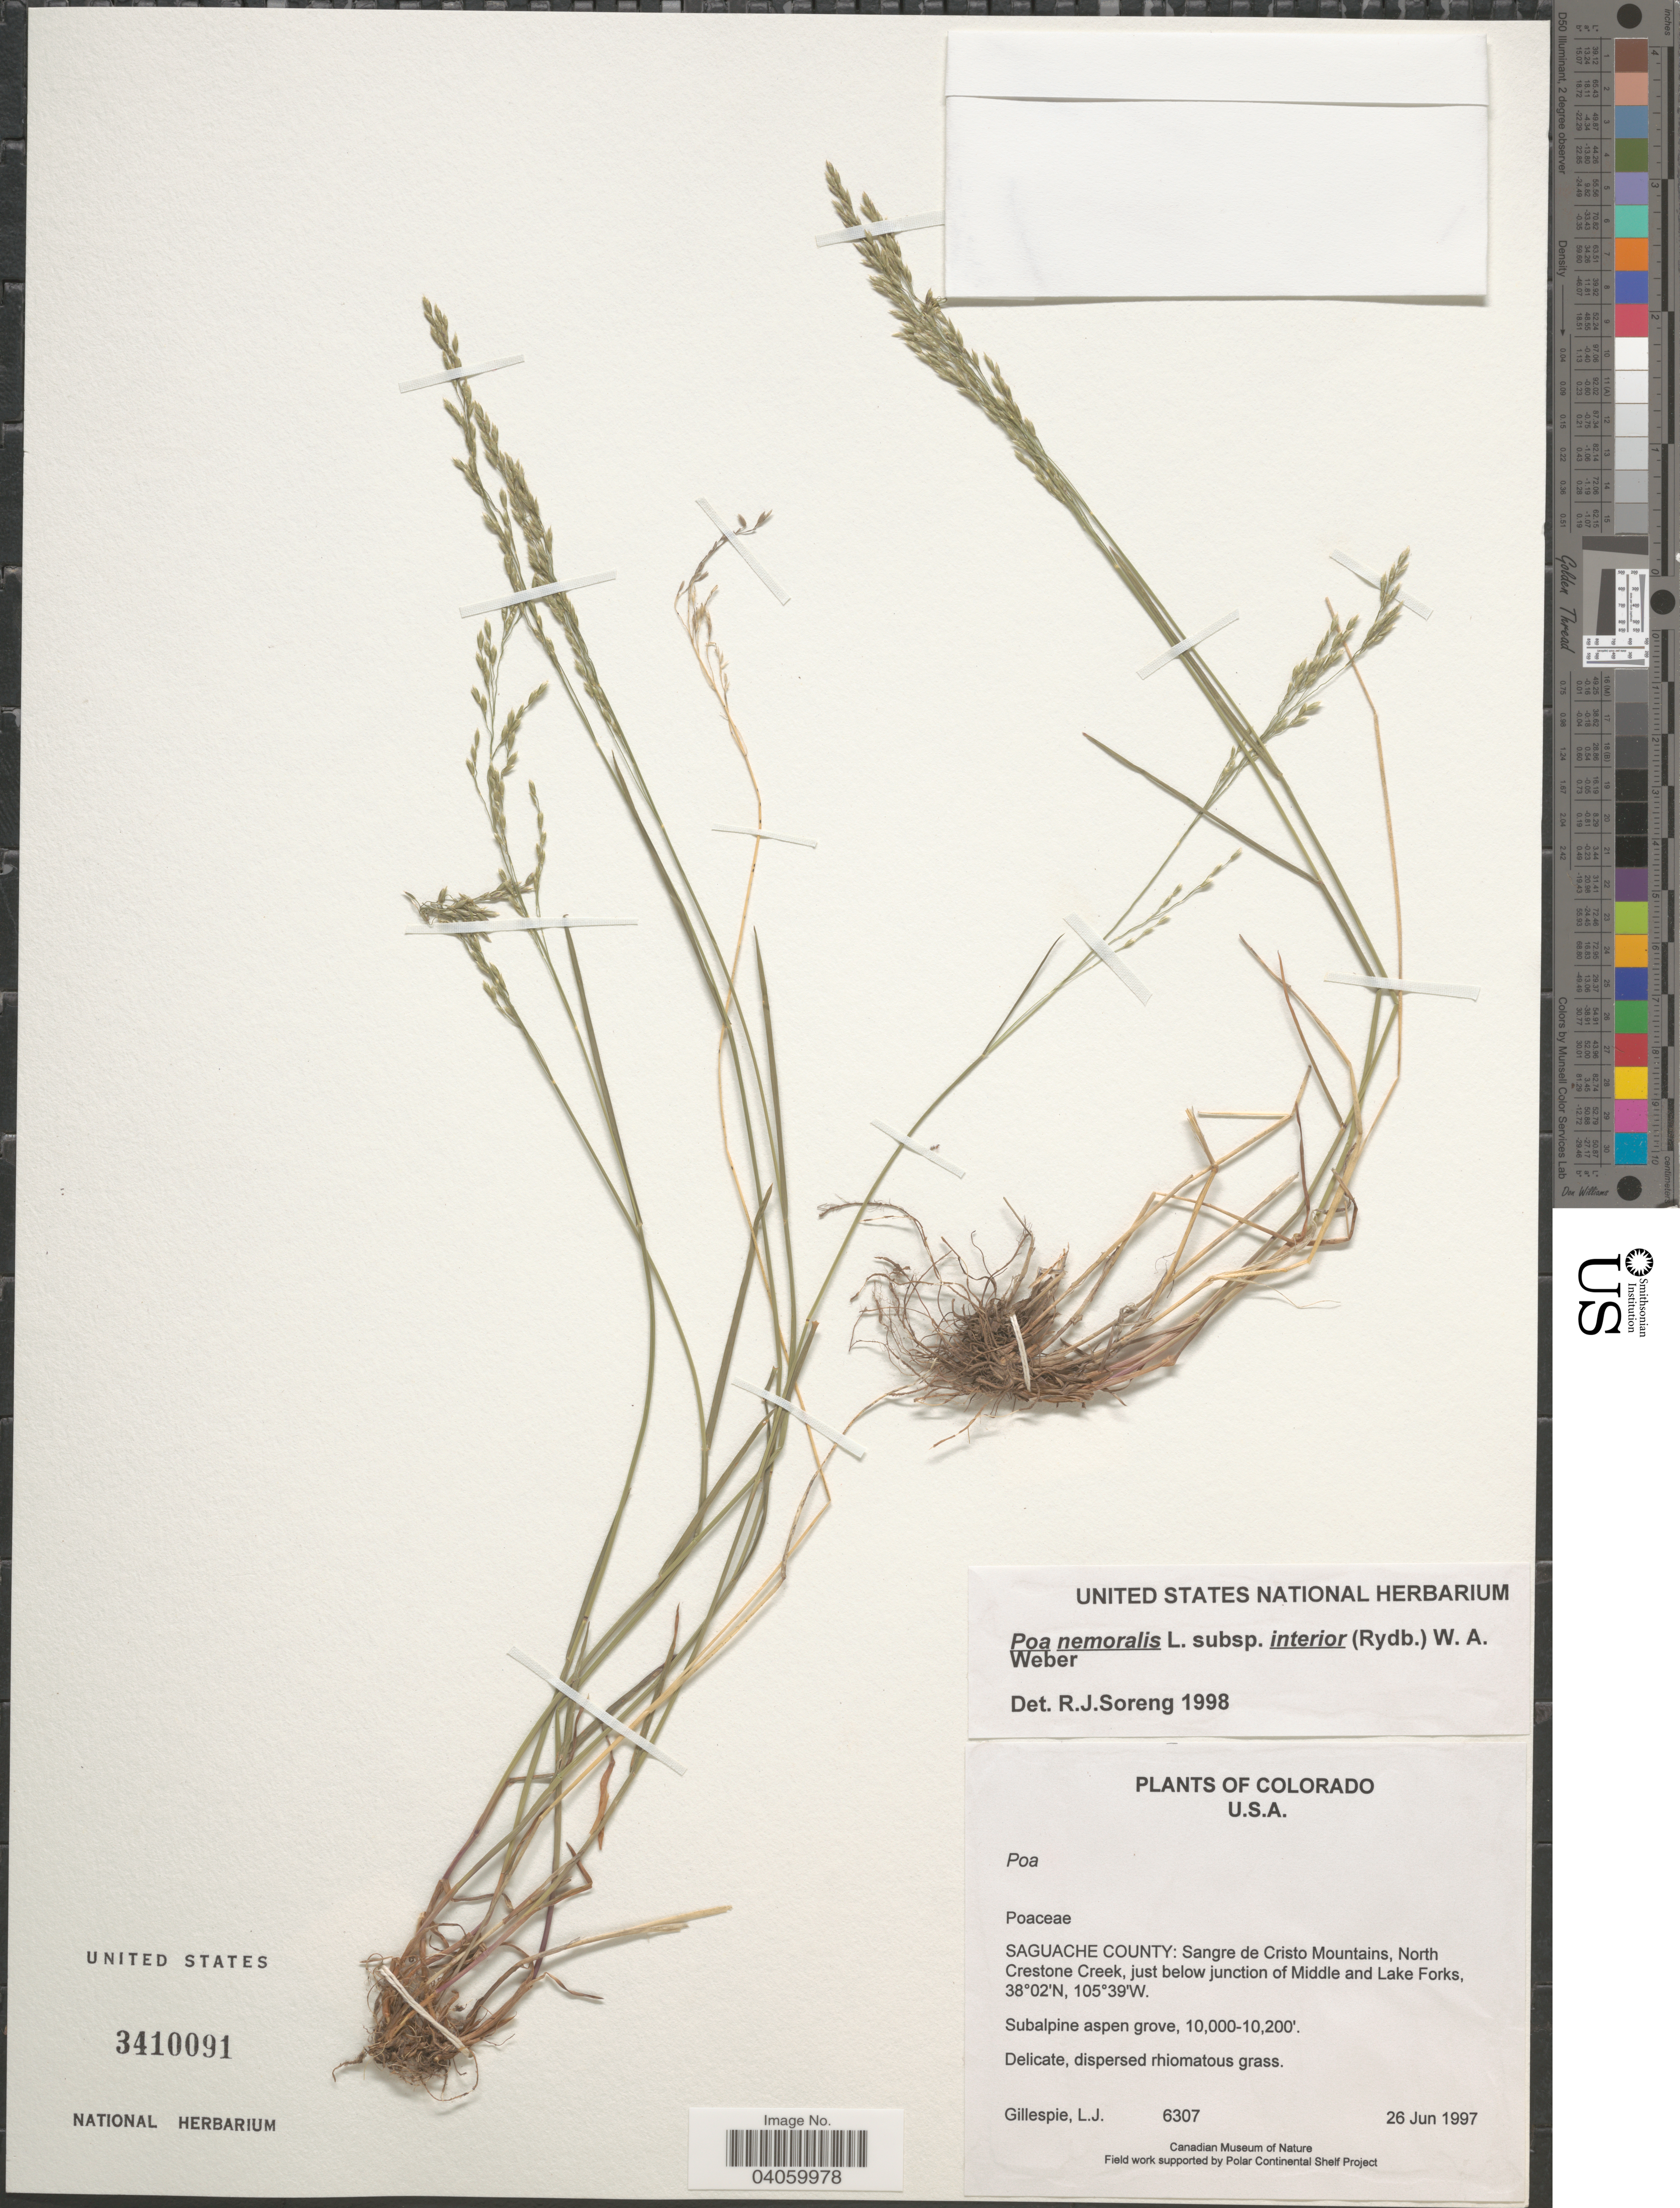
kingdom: Plantae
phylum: Tracheophyta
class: Liliopsida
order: Poales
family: Poaceae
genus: Poa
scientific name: Poa interior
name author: Rydb.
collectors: L. Gillespie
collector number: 6307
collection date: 1997-06-26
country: United States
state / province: Colorado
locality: Saguache County: Sangre de Cristo Mountains, North Crestone Creek, just below junction of Middle and Lake Forks.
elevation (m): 3048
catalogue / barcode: US 3410091